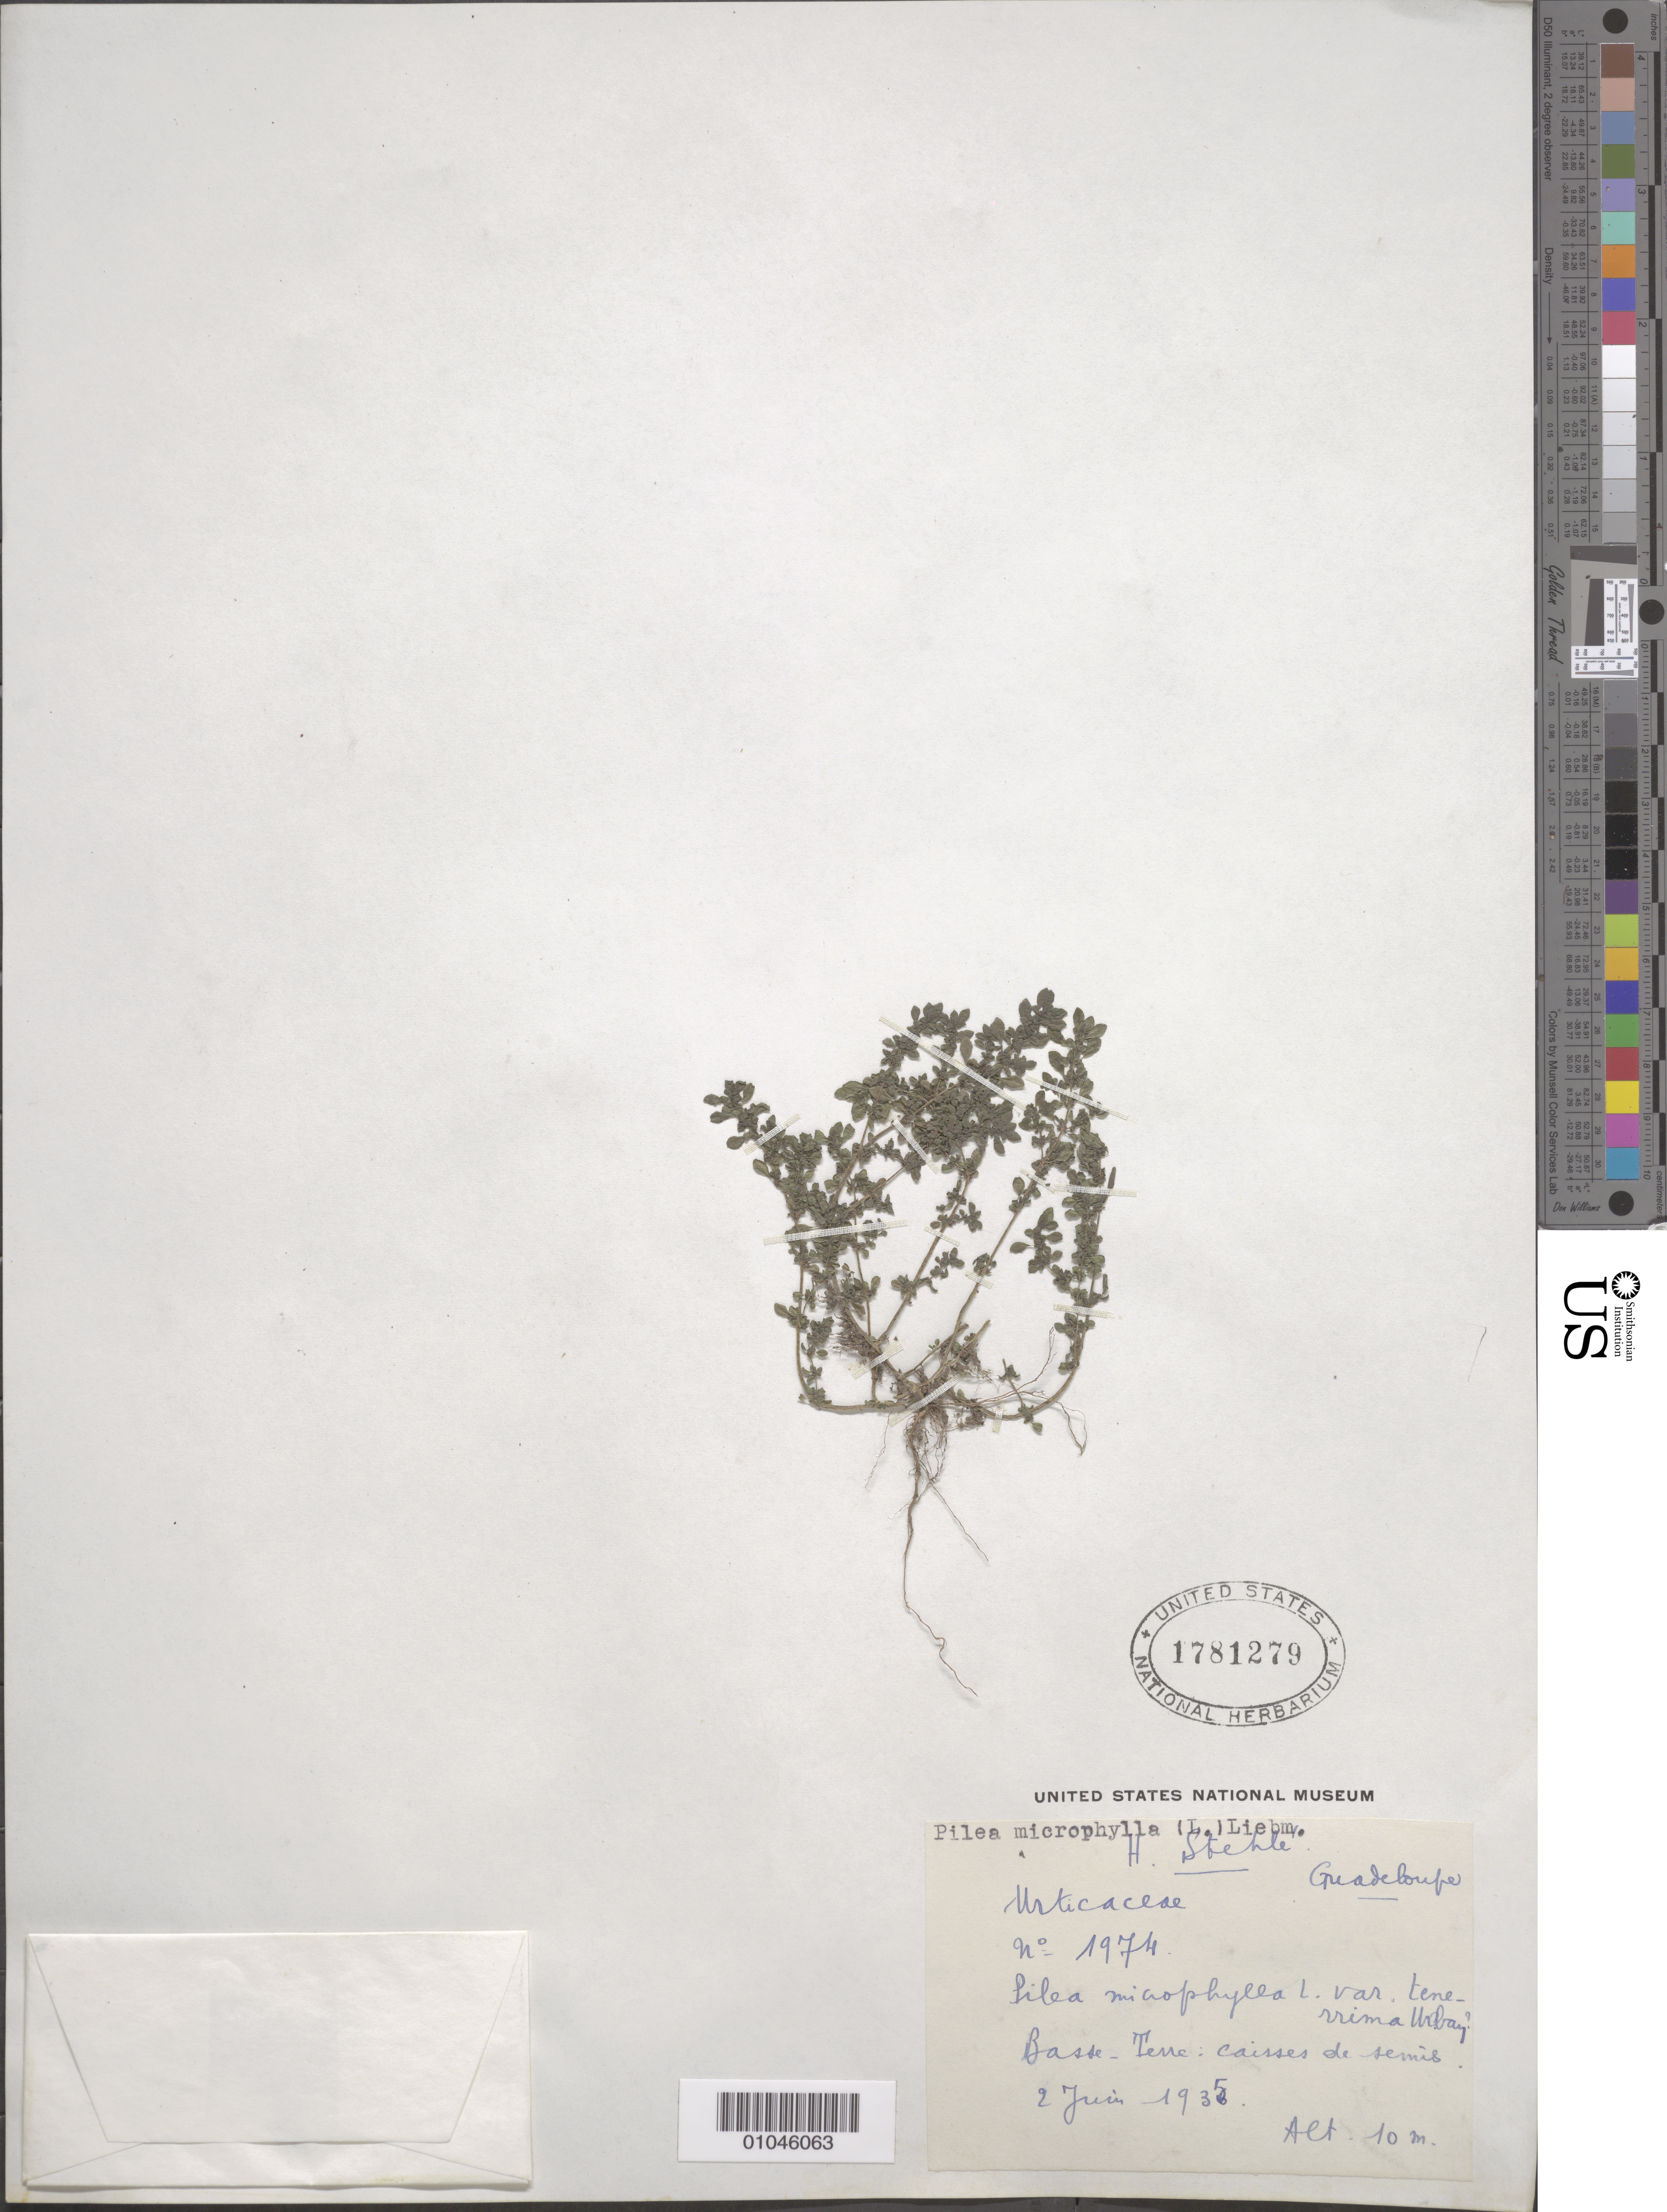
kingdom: Plantae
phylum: Tracheophyta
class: Magnoliopsida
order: Rosales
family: Urticaceae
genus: Pilea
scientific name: Pilea microphylla var. microphylla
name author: (L.) Liebm.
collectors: H. Stehlé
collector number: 1974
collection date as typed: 02 Jun 1935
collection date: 1935-06-02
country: Guadeloupe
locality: Basse-Terre: caisses de semis.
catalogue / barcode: US 1781279